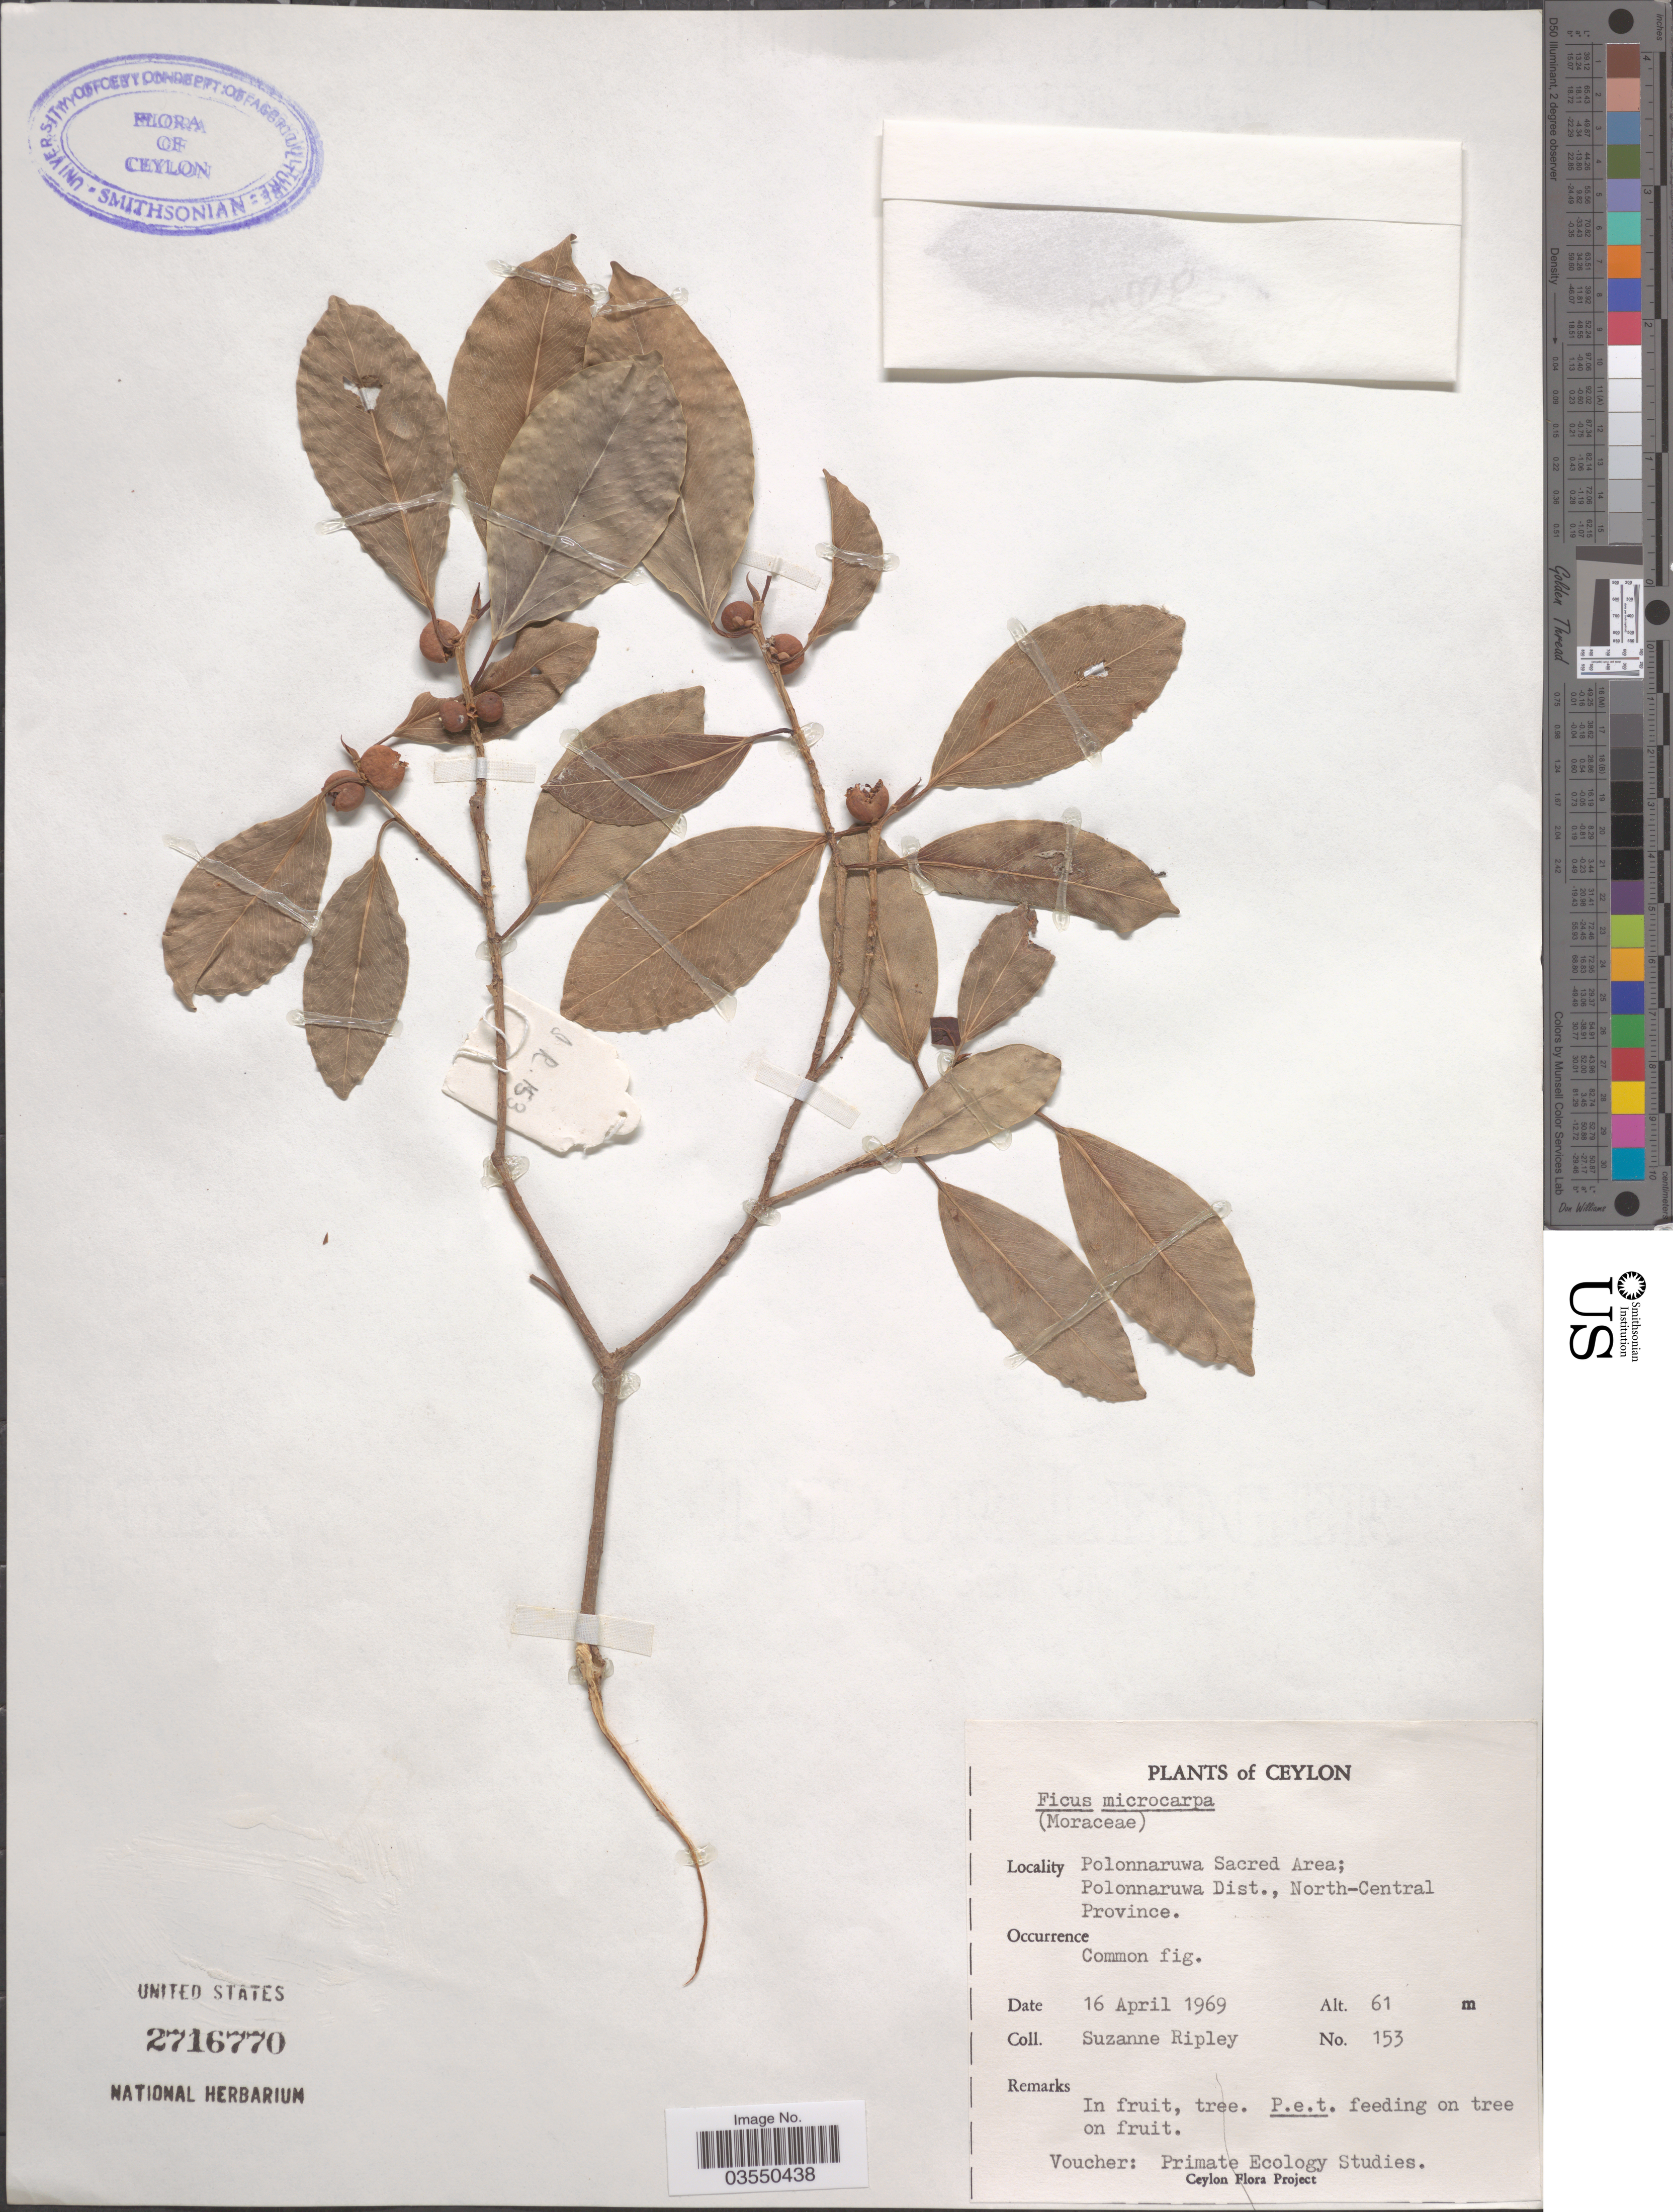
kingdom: Plantae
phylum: Tracheophyta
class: Magnoliopsida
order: Rosales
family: Moraceae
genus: Ficus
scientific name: Ficus microcarpa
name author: L. f.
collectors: S. Ripley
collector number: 153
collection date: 1969-04-16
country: Sri Lanka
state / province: North Central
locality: Ceylon. Polonnaruwa Sacred Area; Polonnaruwa Dist.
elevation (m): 61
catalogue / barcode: US 2716770